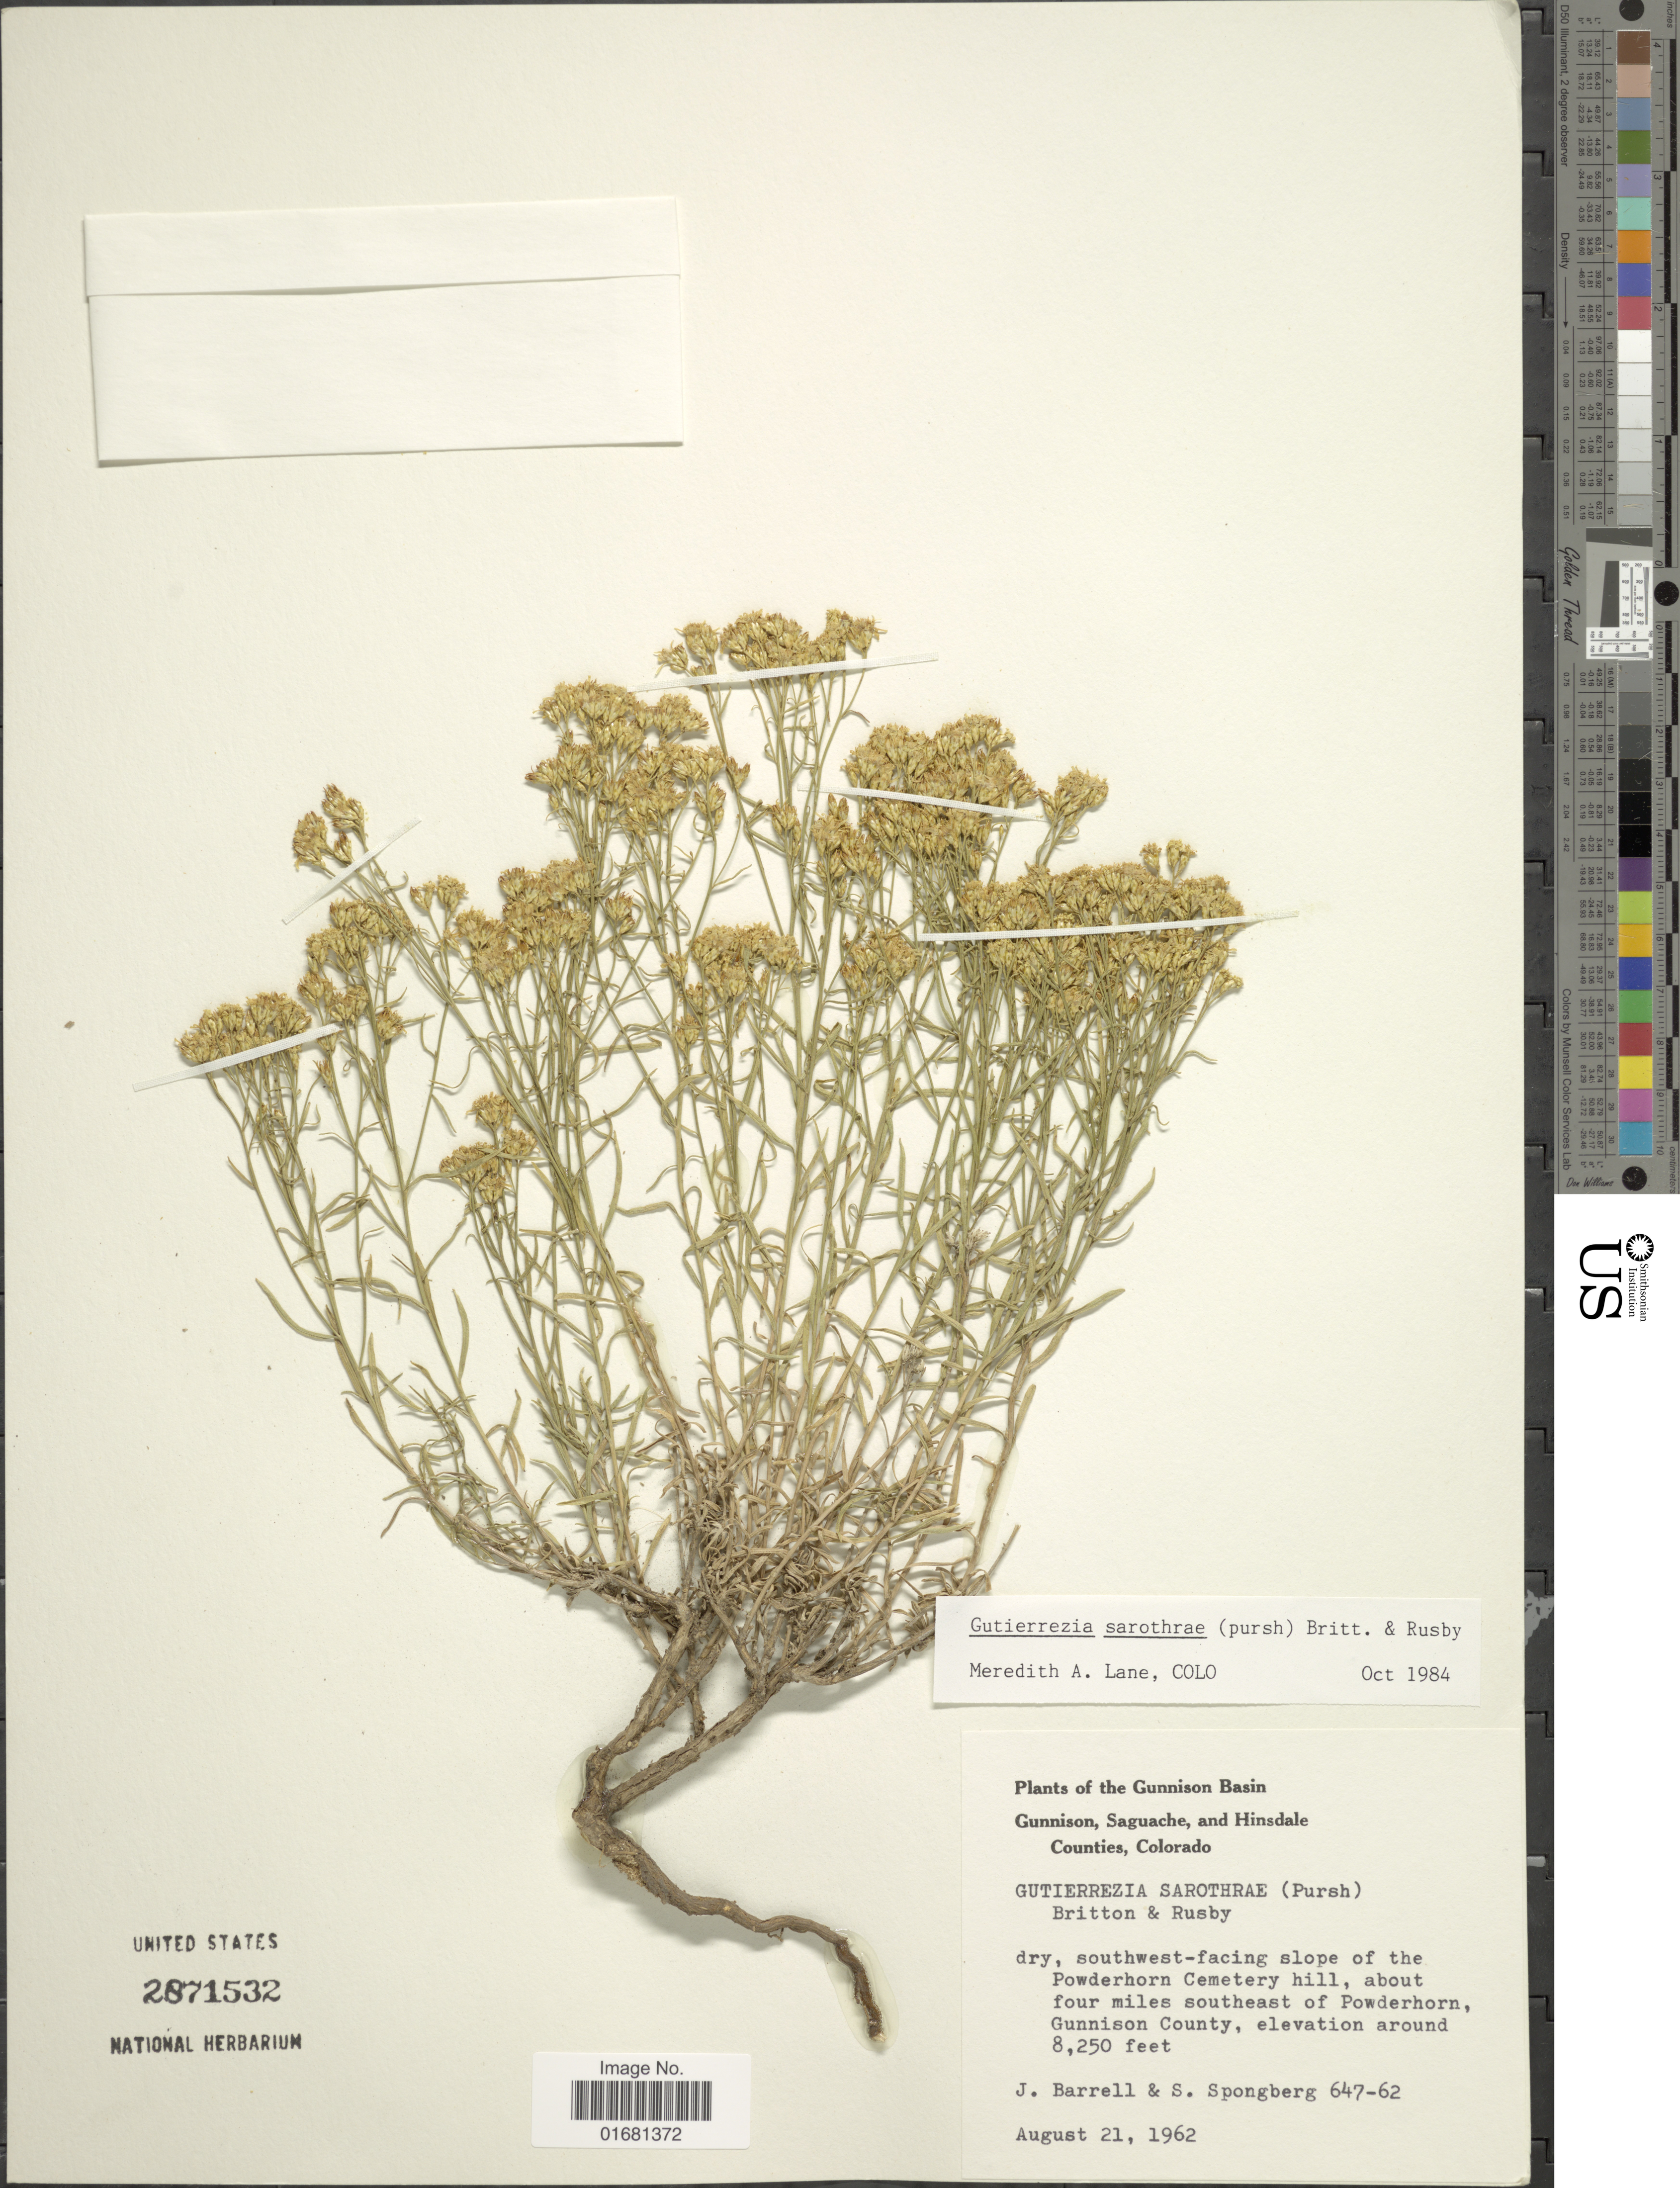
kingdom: Plantae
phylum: Tracheophyta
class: Magnoliopsida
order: Asterales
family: Asteraceae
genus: Gutierrezia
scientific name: Gutierrezia sarothrae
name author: (Pursh) Britton & Rusby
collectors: J. Barrell & S. A.Spongberg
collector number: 647-62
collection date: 1962-08-21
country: United States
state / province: Colorado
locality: Gunnison, Saguache, and Hinsdale Counties, Colorado. dry southwest-facing slope of the Powderhorn Cemetery hill, about four miles southeast of Powderhorn, Gunnison County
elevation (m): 2515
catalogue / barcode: US 2871532